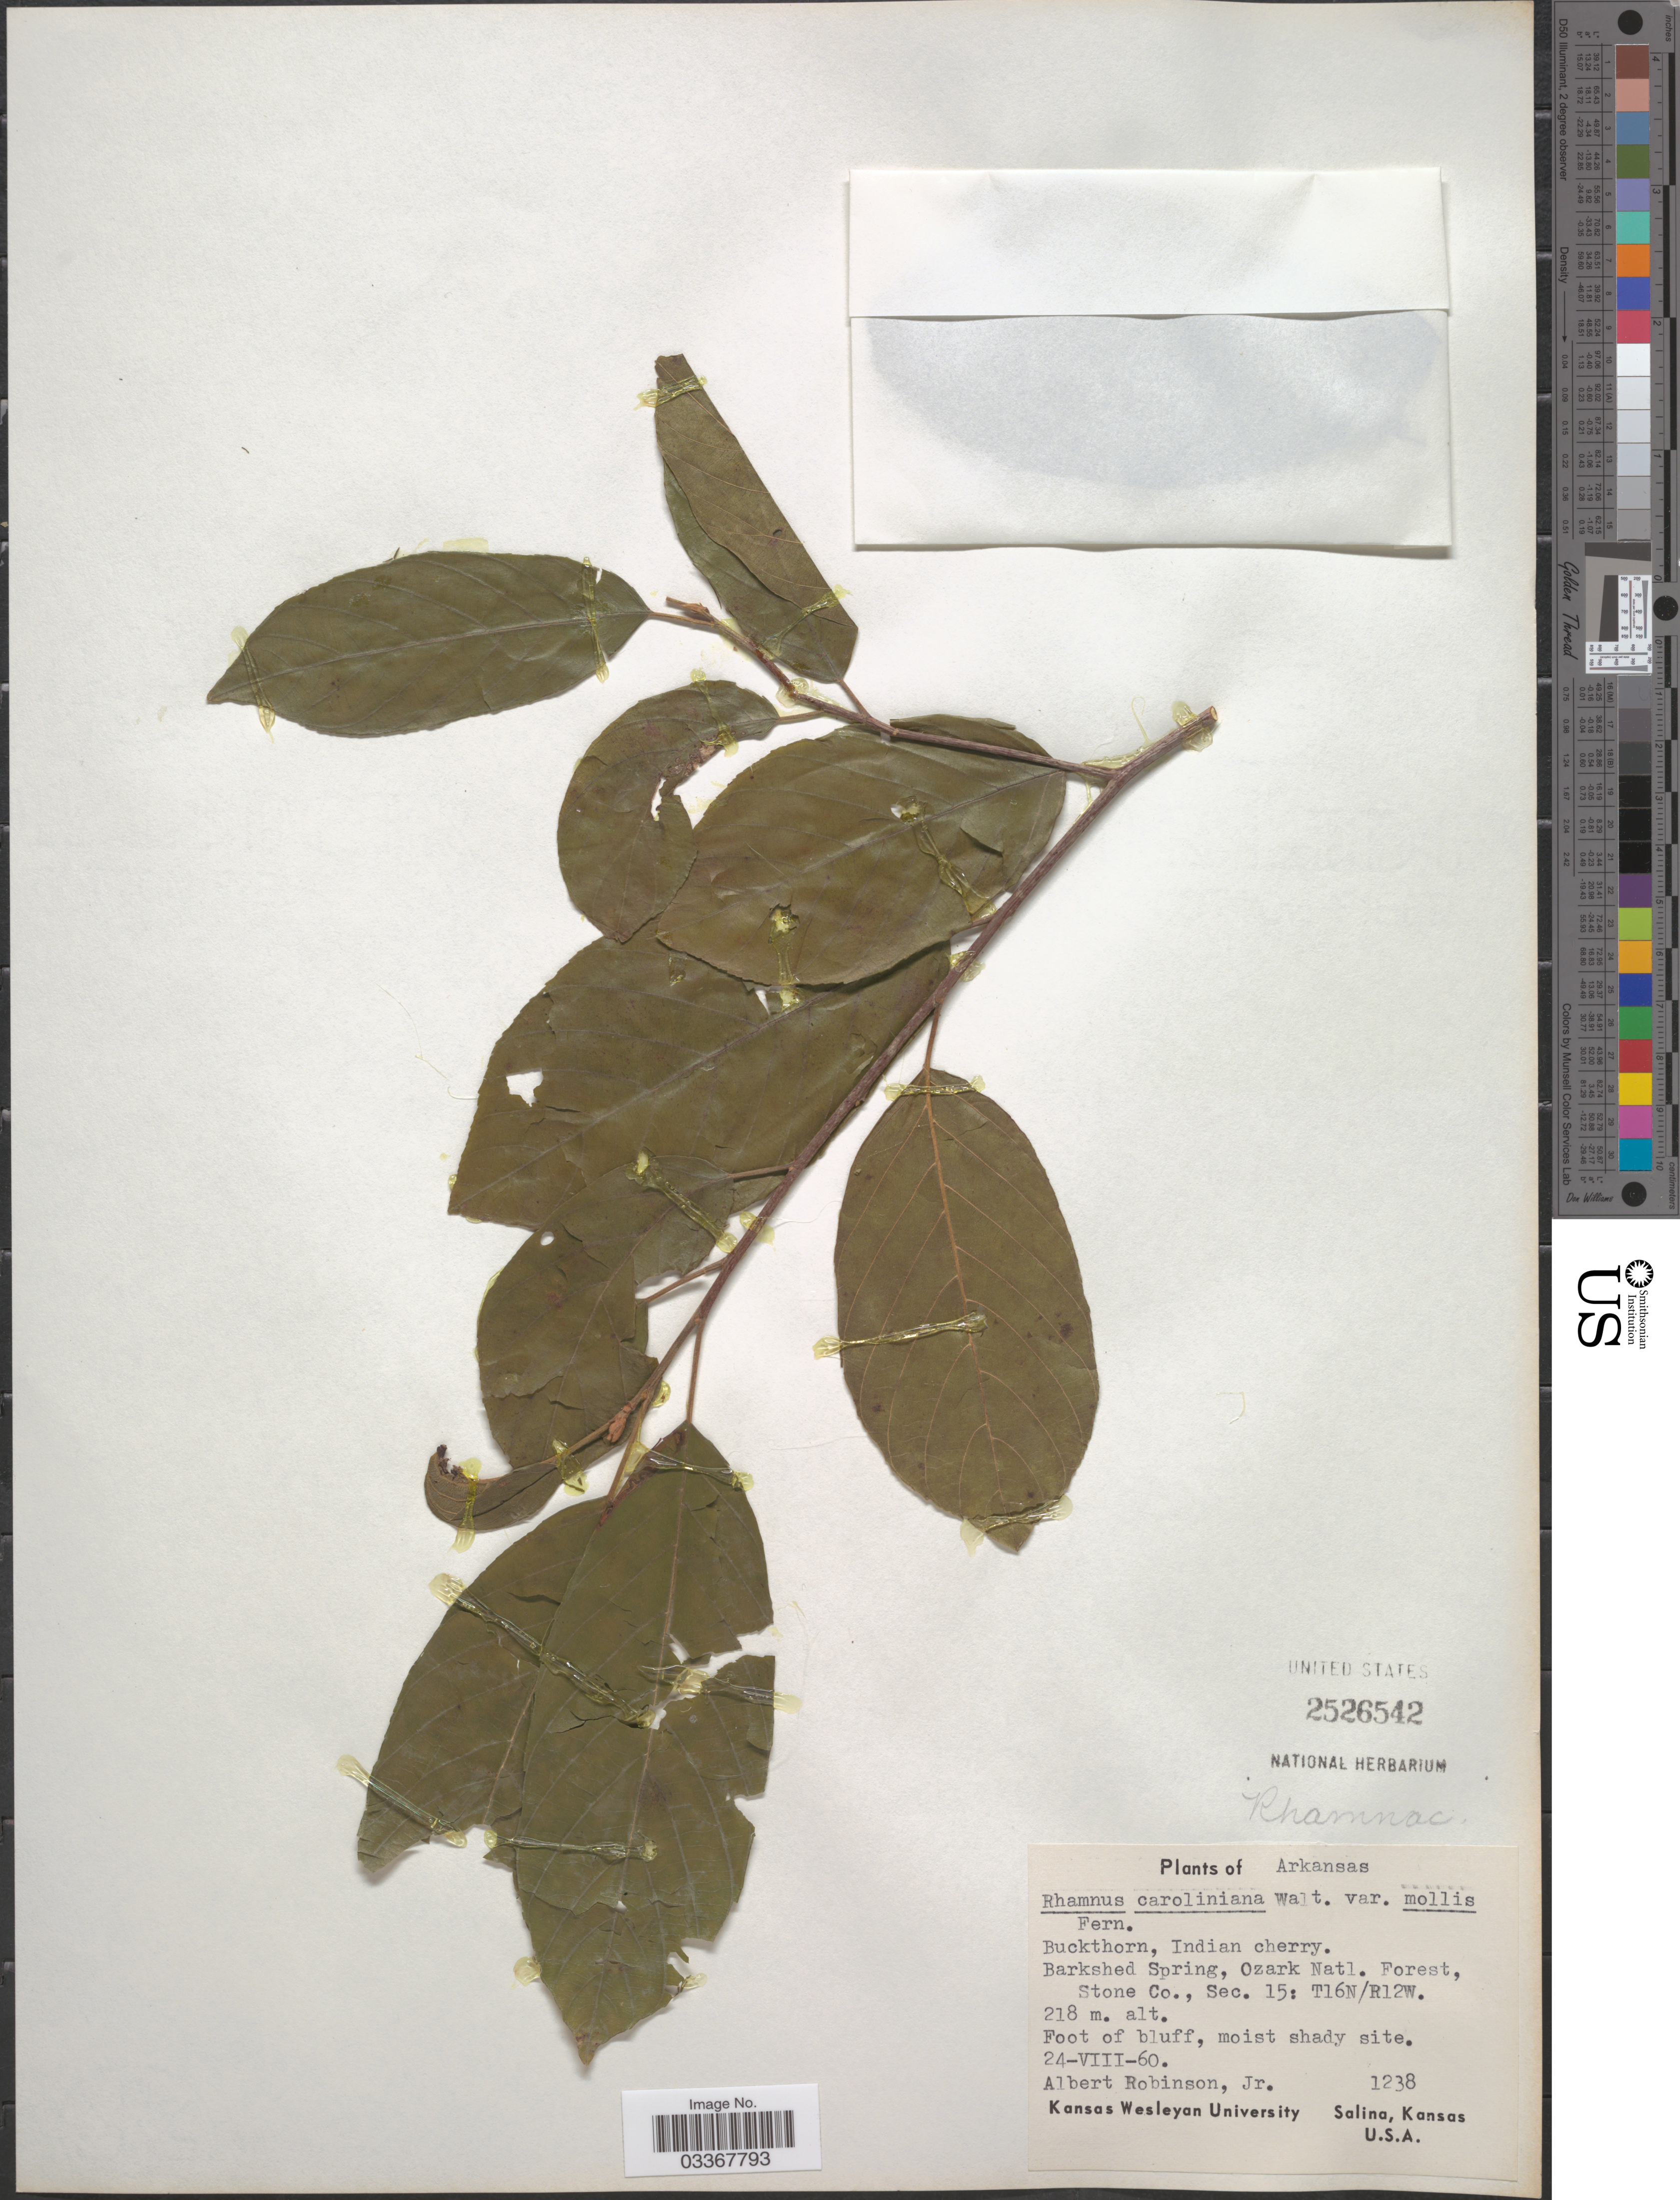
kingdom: Plantae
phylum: Tracheophyta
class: Magnoliopsida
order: Rosales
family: Rhamnaceae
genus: Frangula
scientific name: Frangula caroliniana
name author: (Walter) A. Gray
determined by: Strong, Mark T., (BOT), Smithsonian Institution - National Museum of Natural History (UNITED STATES)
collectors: A. Robinson Jr.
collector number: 1238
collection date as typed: Transcribed d/m/y: 24/8/60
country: United States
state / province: Arkansas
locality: Buckthorn, Indian cherry. Barkshed Spring, Ozark Natl. Forest, Stone Co., Sec. 15: T16N/R12W.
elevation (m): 218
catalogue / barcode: US 2526542